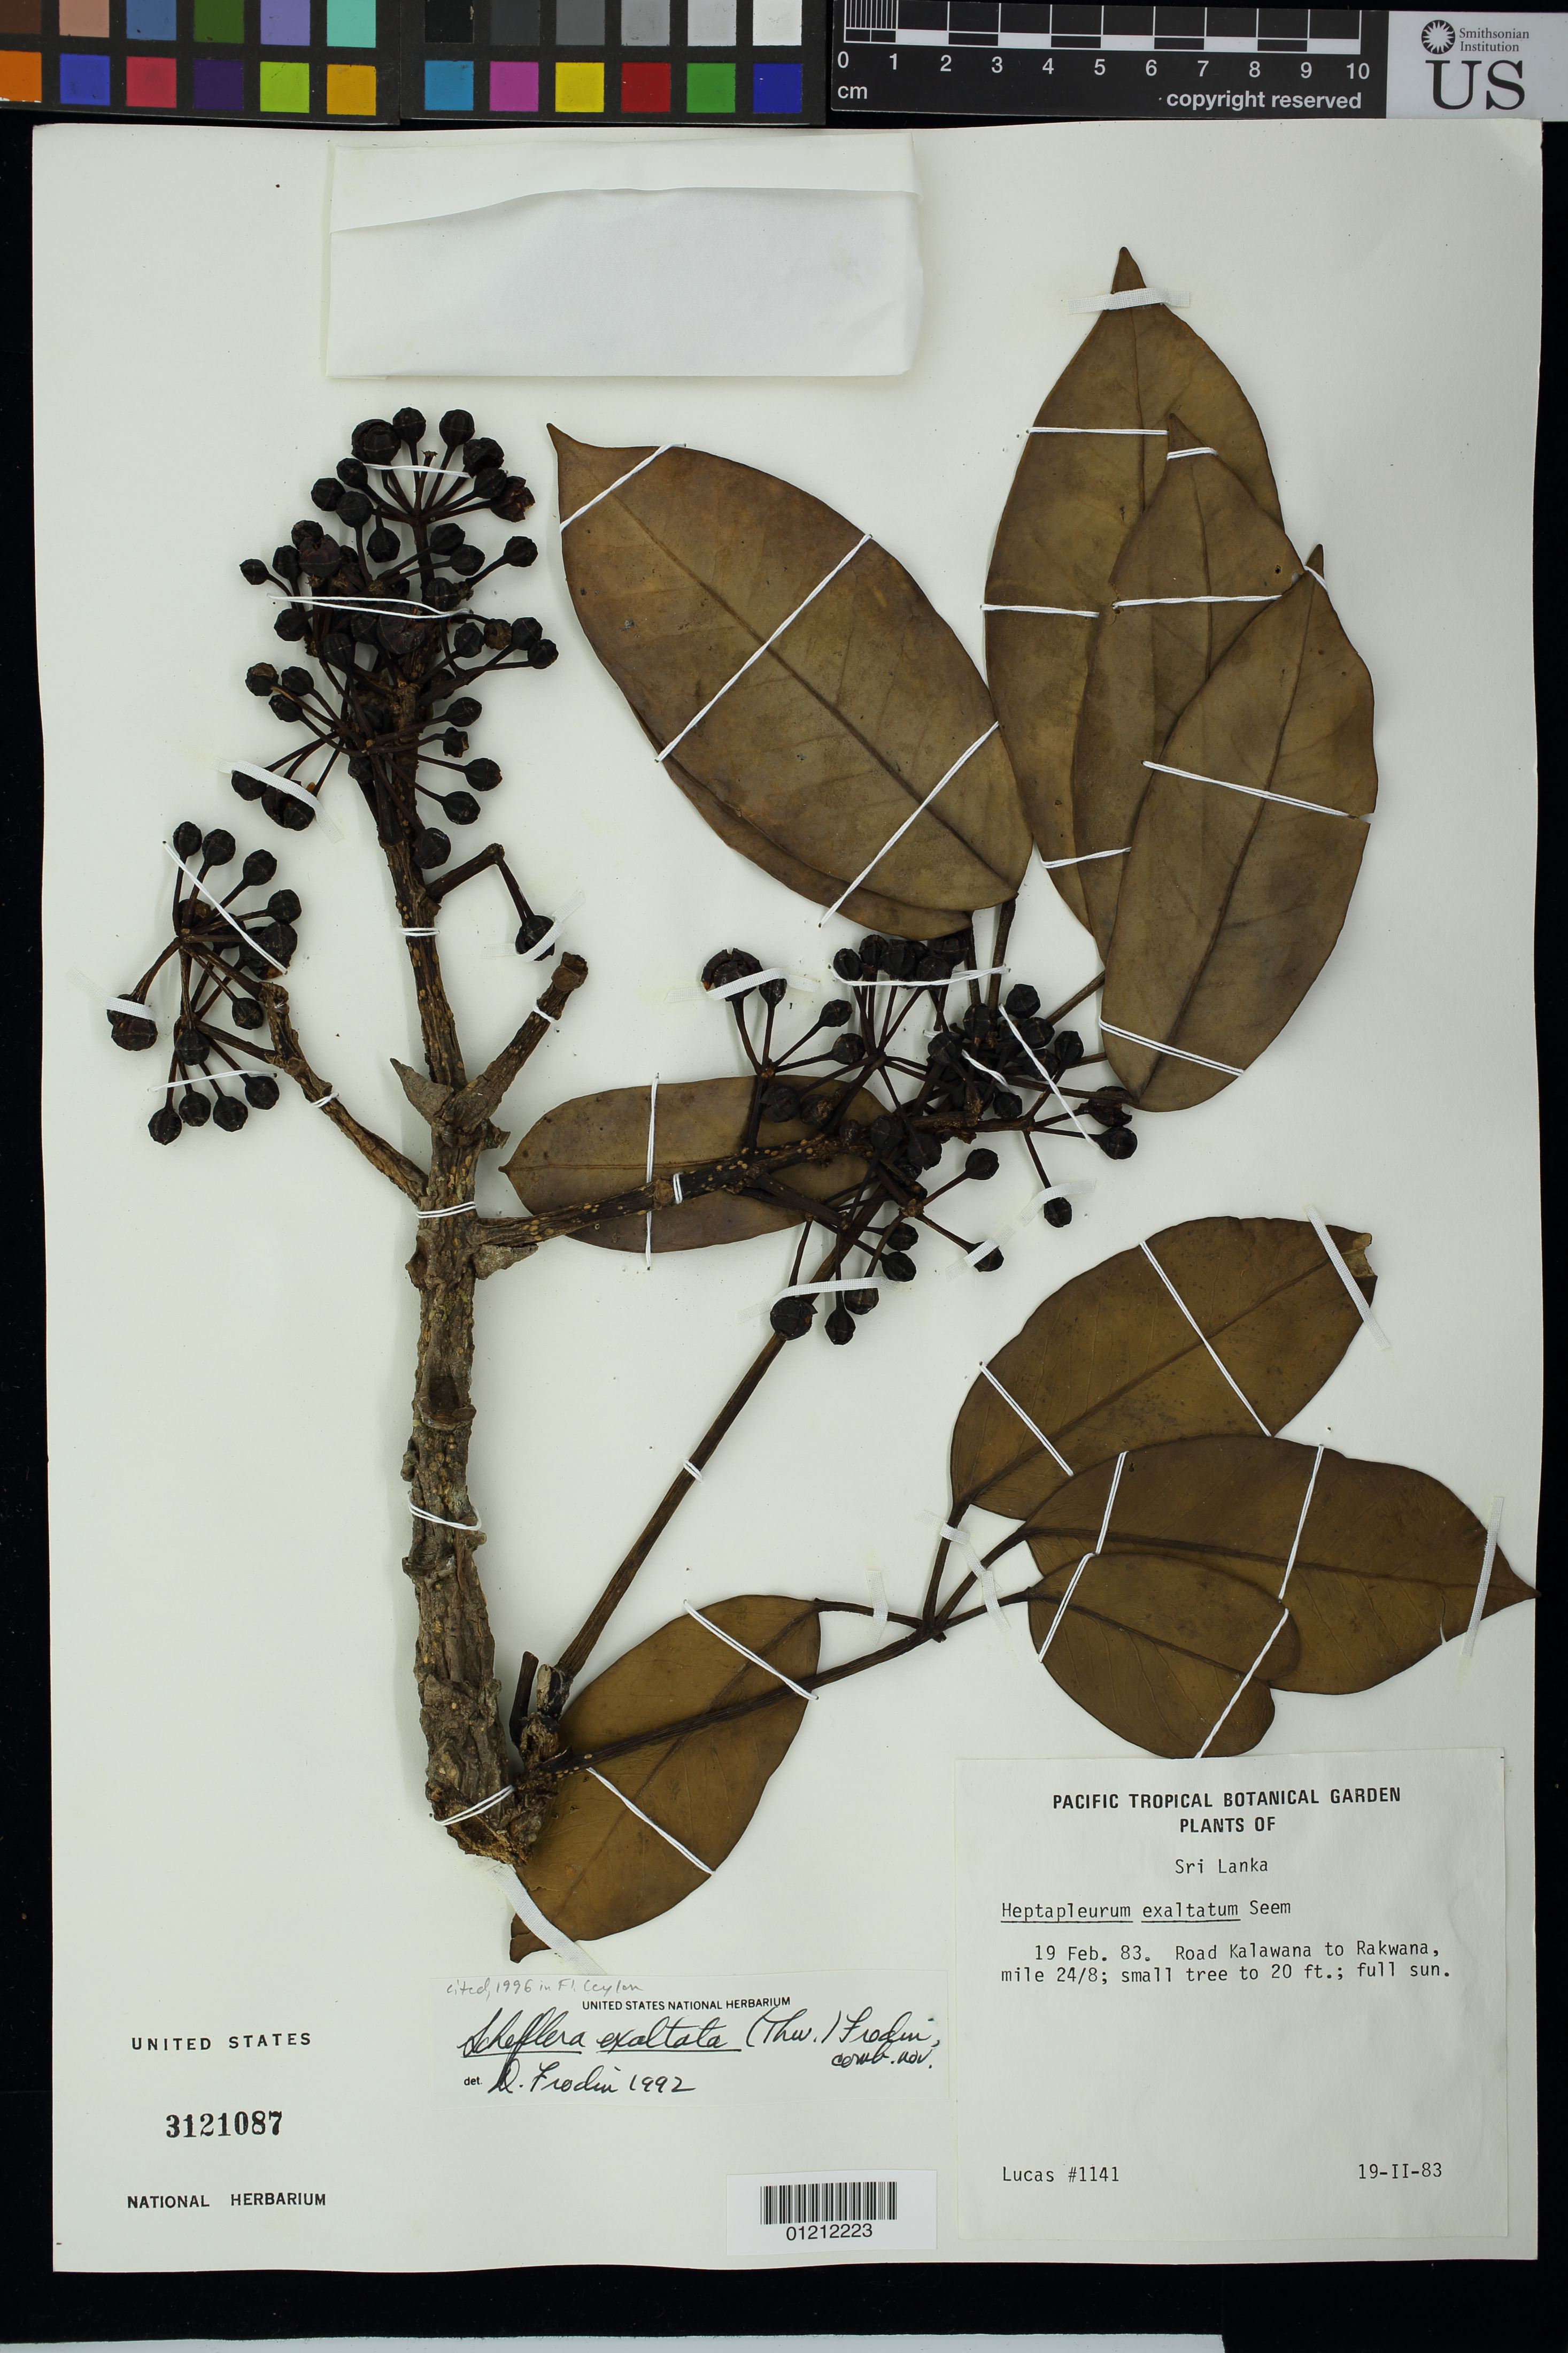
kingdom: Plantae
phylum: Tracheophyta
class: Magnoliopsida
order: Apiales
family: Araliaceae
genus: Schefflera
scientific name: Schefflera exaltata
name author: (Thwaites) Frodin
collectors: Lucas, --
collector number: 1141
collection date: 1983-02-19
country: Sri Lanka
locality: Klawana Road to Rakwana, mile 24/8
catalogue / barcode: US 3121087